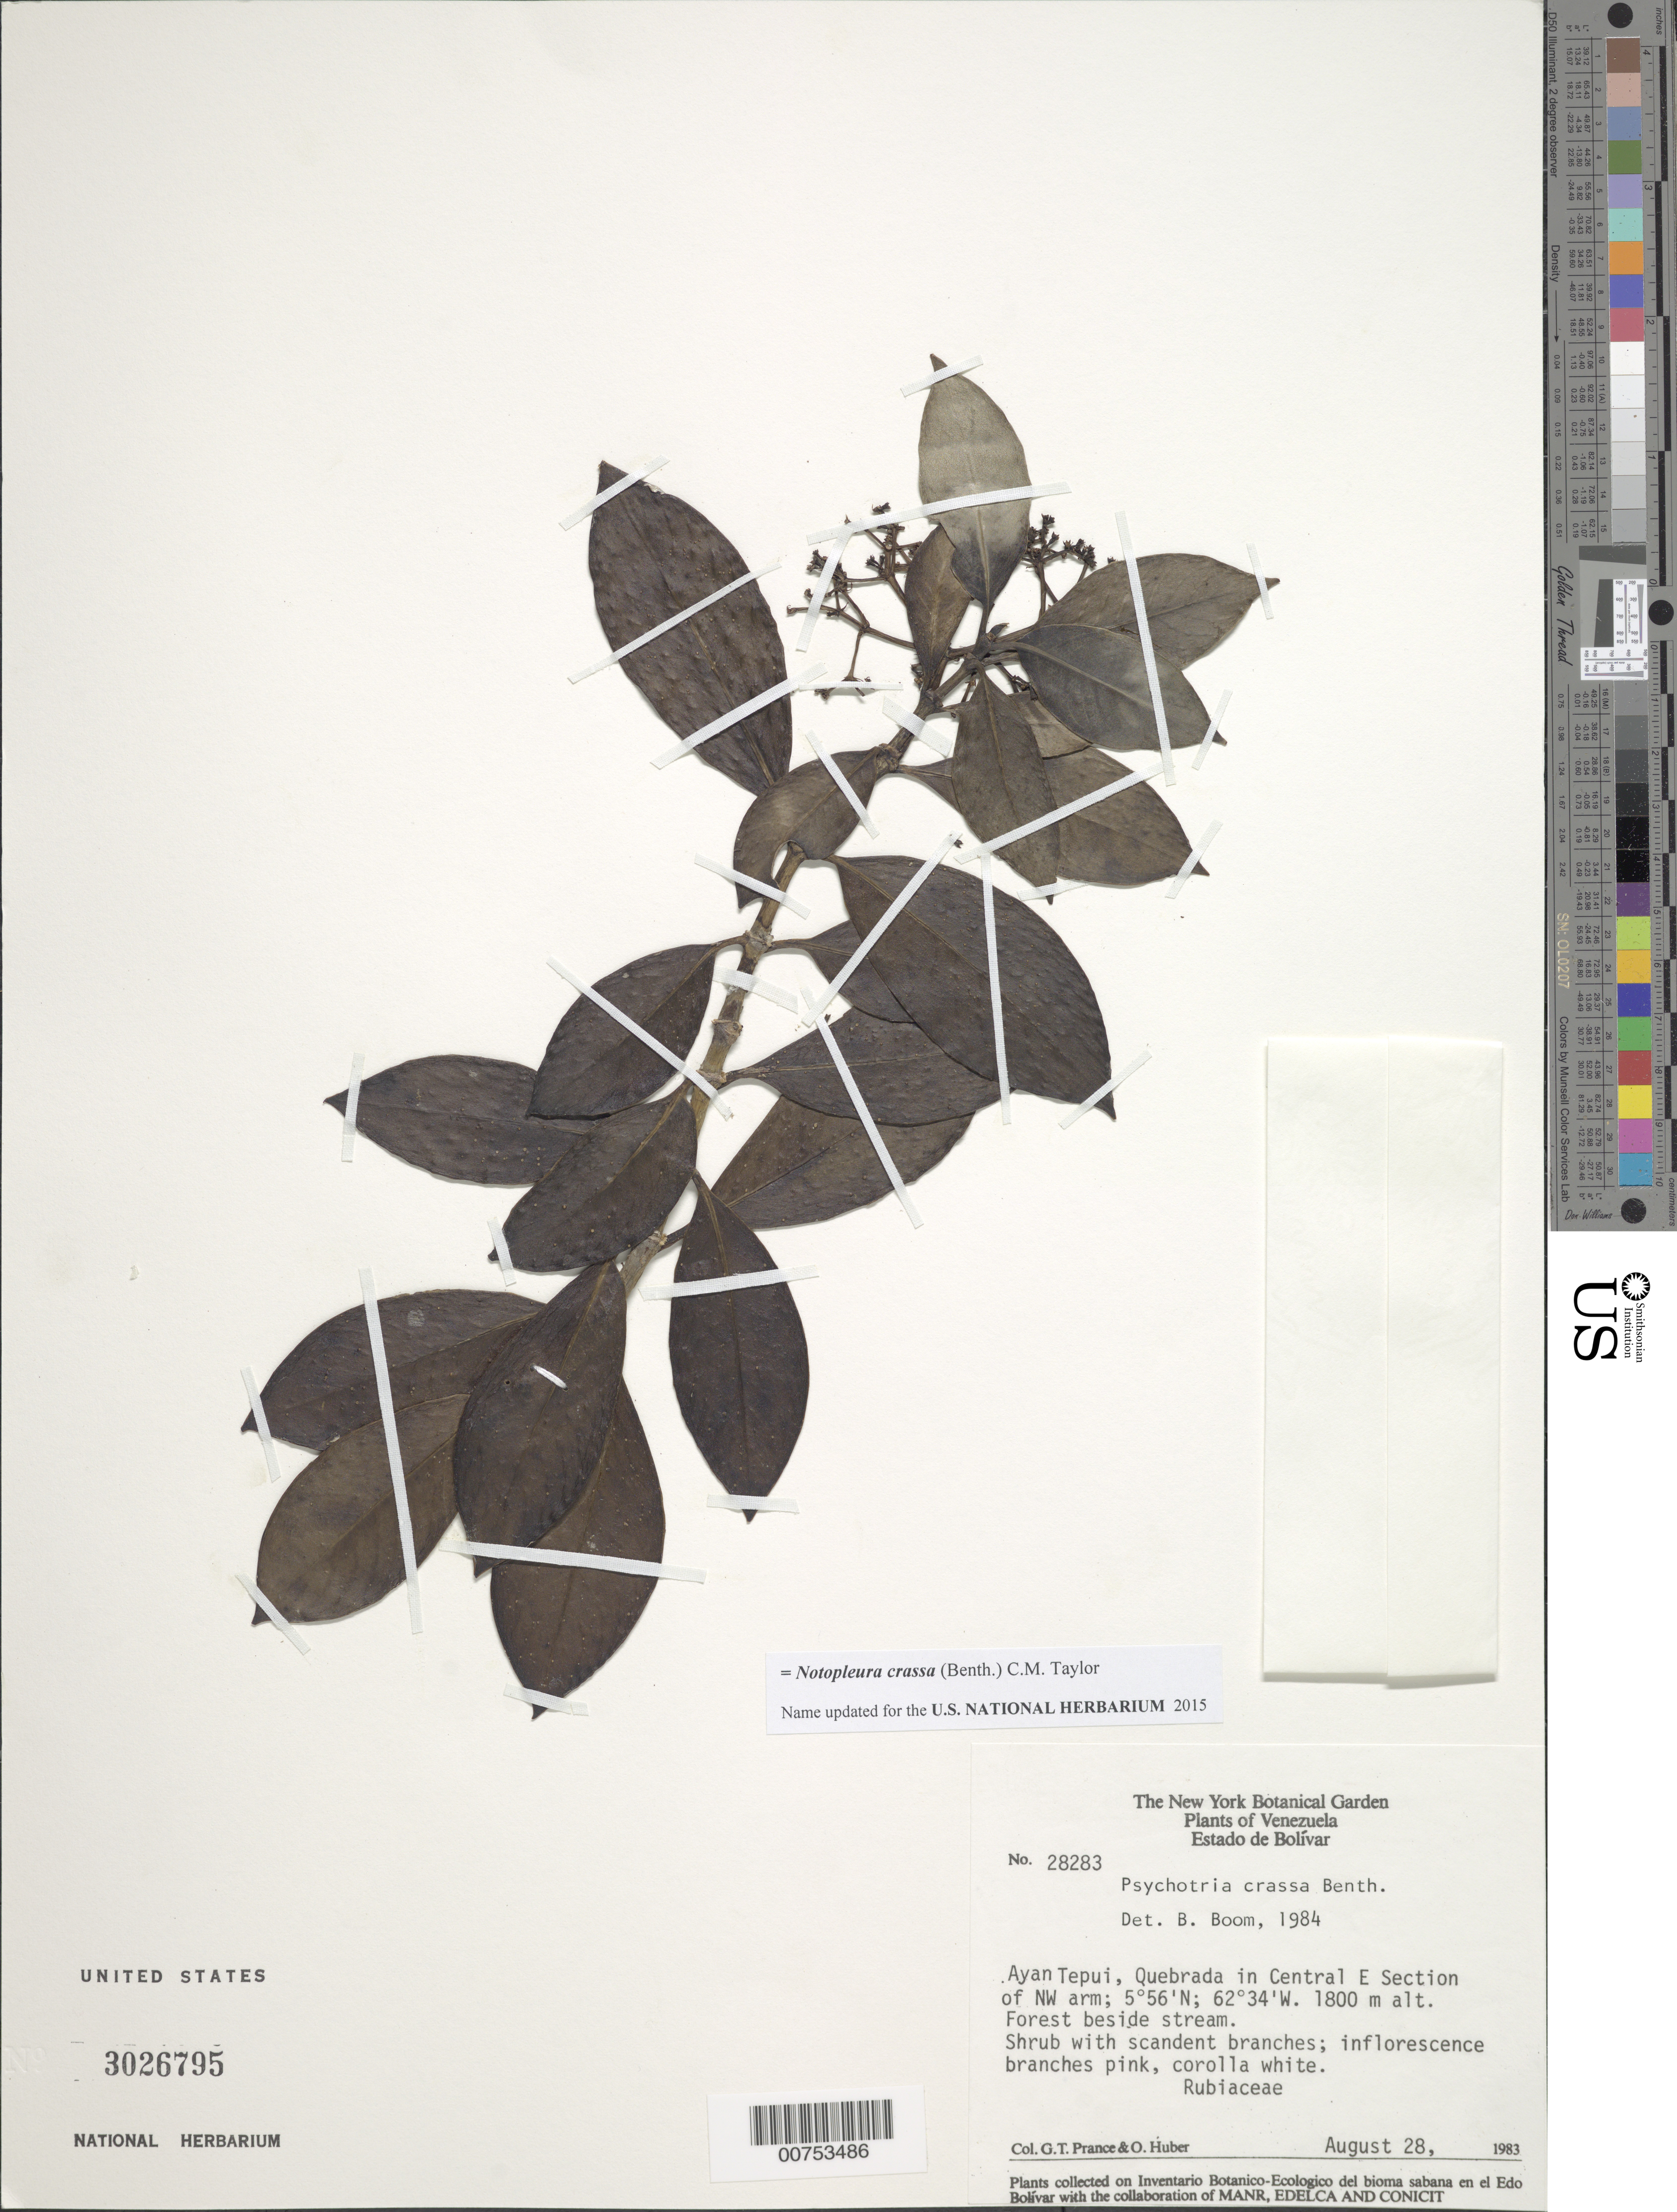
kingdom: Plantae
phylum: Tracheophyta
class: Magnoliopsida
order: Gentianales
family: Rubiaceae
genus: Psychotria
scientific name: Psychotria crassa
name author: Benth.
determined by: Boom, B. M.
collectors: G. T. Prance & O. Huber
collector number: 28283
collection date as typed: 28-Aug-83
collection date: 1983-08-28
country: Venezuela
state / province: Bolívar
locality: Auyan tepuí, central-east section of NW arm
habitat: Forest beside stream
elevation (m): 1800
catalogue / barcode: US 3026795